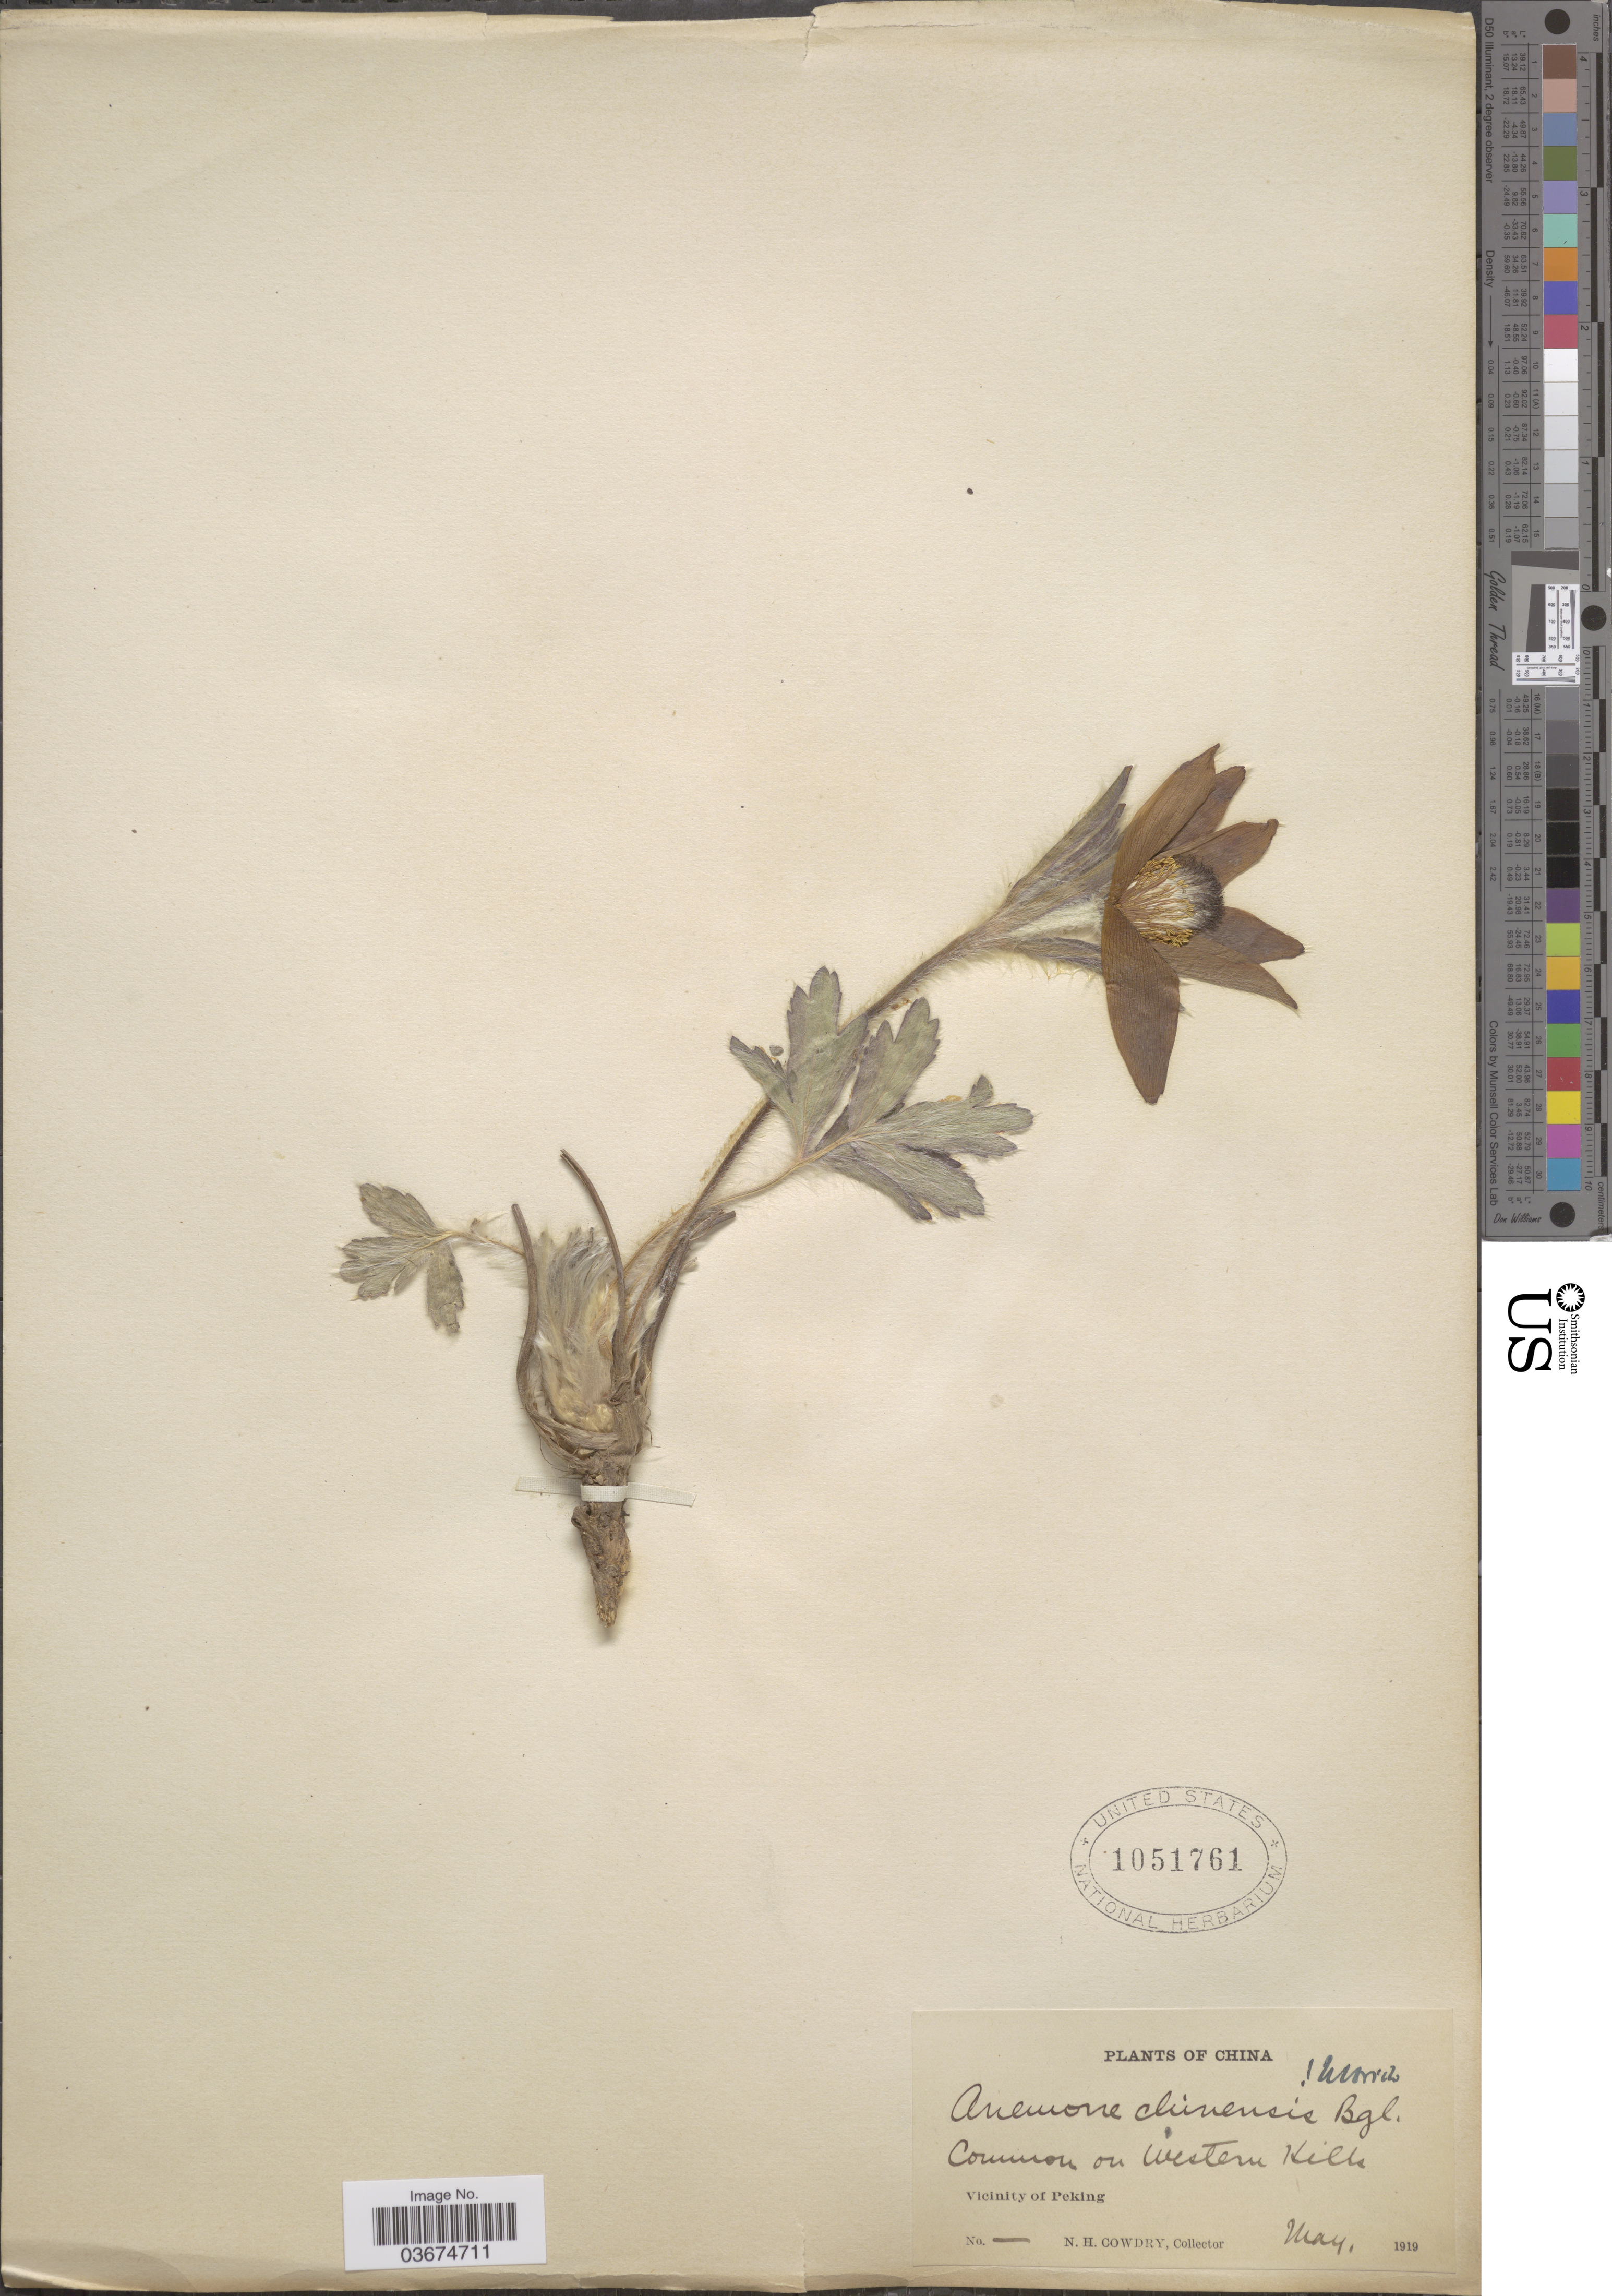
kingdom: Plantae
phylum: Tracheophyta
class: Magnoliopsida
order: Ranunculales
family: Ranunculaceae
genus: Pulsatilla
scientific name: Pulsatilla chinensis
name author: (Bunge) Regel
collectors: N. H. Cowdry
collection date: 1919-05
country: China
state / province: Beijing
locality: Common on Western Hills. Vicinity of Peking.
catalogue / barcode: US 1051761